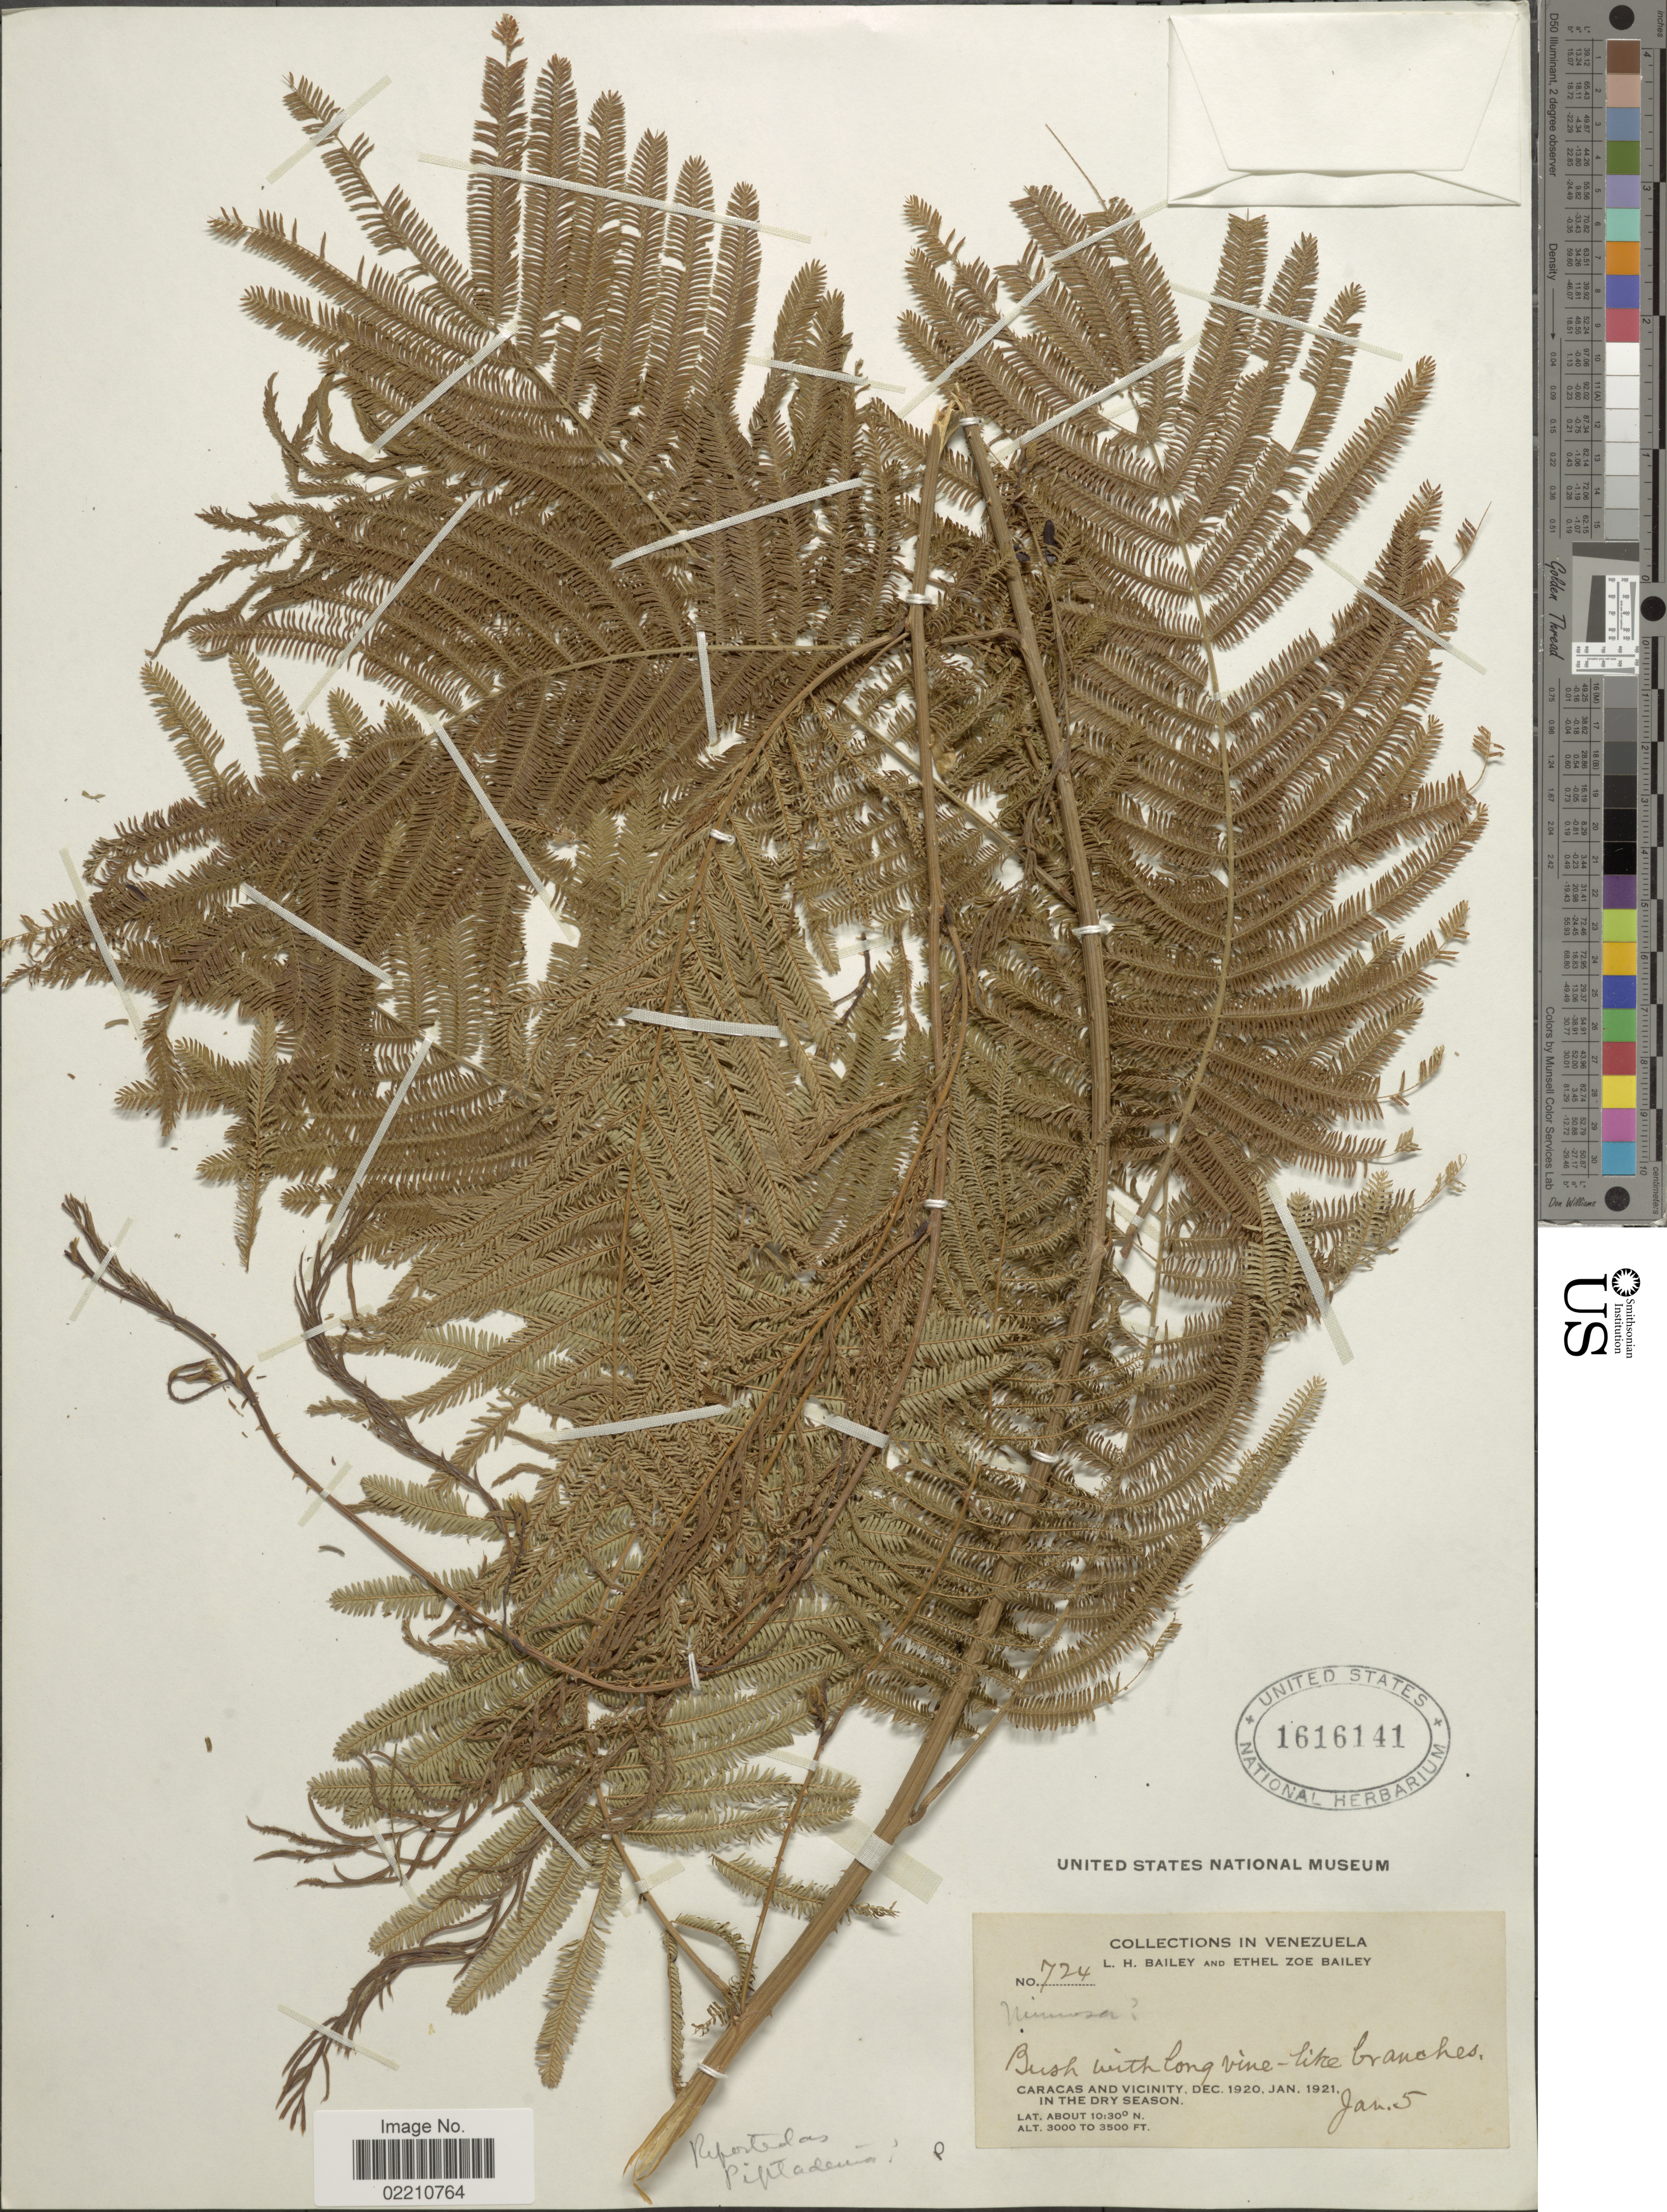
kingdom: Plantae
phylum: Tracheophyta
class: Magnoliopsida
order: Fabales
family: Fabaceae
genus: Piptadenia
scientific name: Piptadenia sp.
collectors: L. H. Bailey & E. Z. Bailey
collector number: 724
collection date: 1920-01-05/1921-01-05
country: Venezuela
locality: Caracas and vicinity, in the dry season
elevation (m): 914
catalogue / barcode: US 1616414